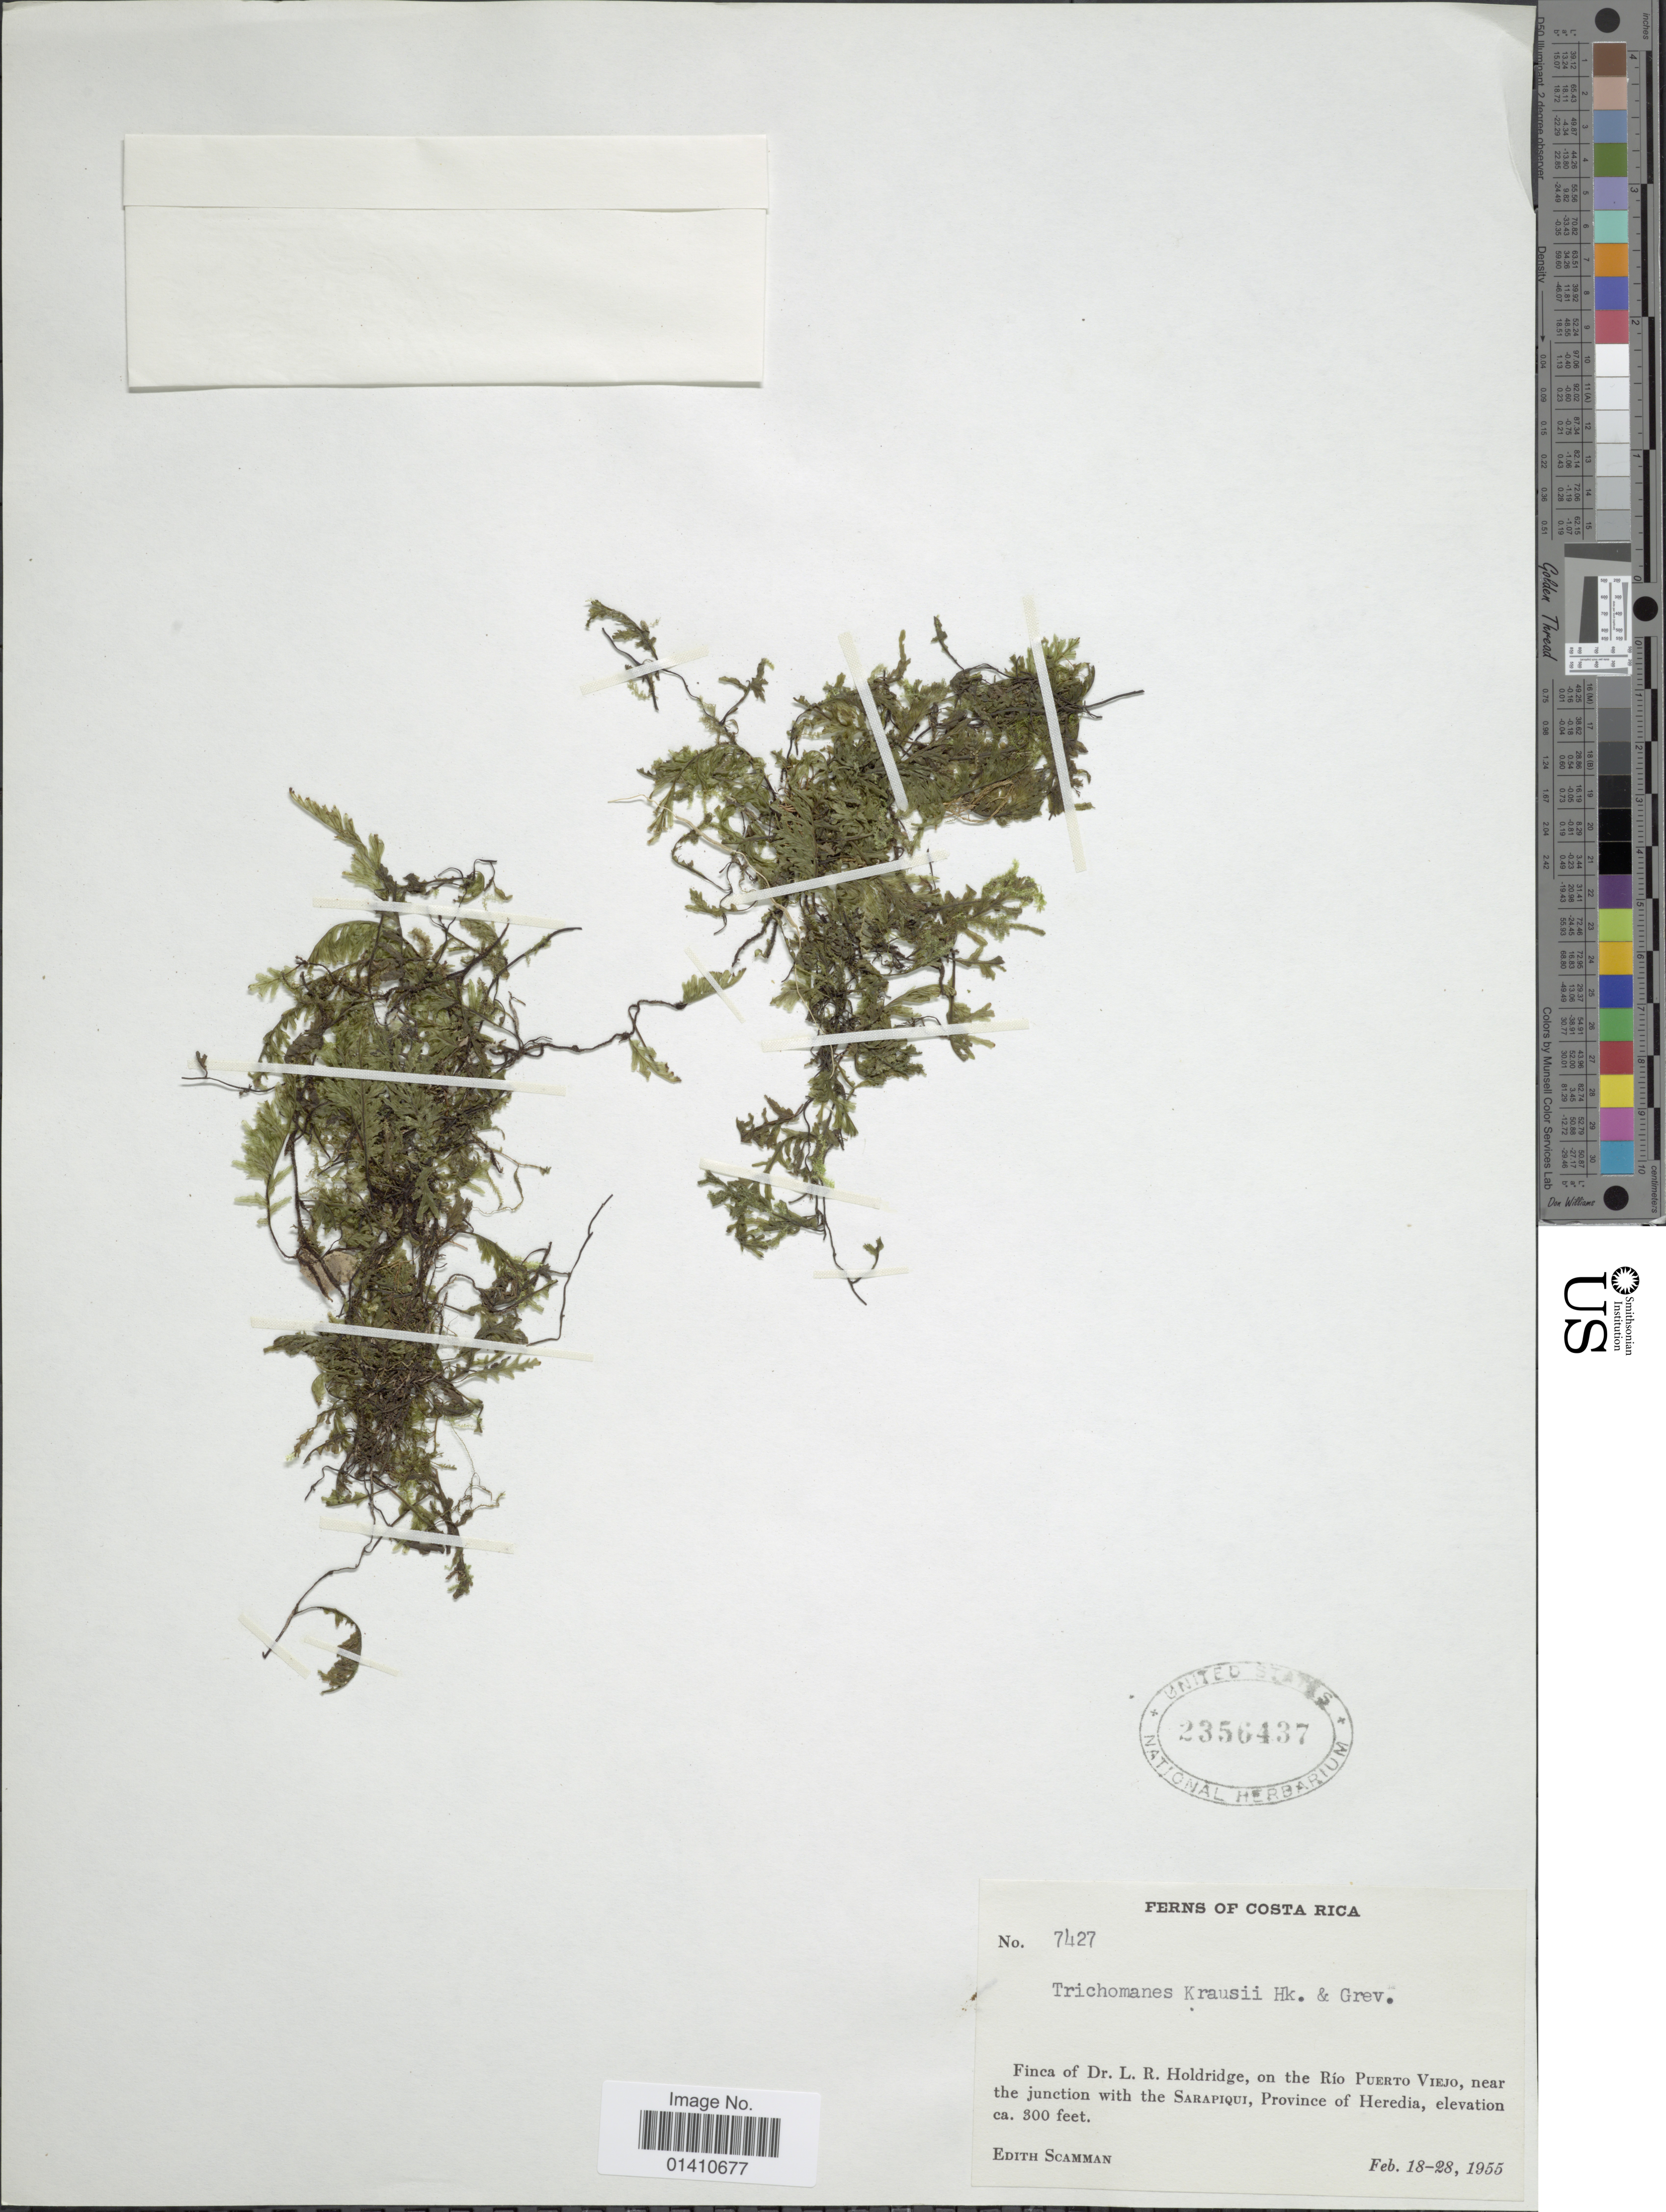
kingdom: Plantae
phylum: Tracheophyta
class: Polypodiopsida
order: Hymenophyllales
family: Hymenophyllaceae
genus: Didymoglossum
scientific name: Didymoglossum kraussii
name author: (Hook. & Grev.) C. Presl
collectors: E. Scamman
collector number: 7427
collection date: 1955-02-18/1955-02-28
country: Costa Rica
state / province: Heredia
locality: Finca of Dr. L. R. Holdridge, on the Rio Puerto Viejo, near the junction with the Sarapiqui, Province of Heredia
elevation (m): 91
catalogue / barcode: US 2356437